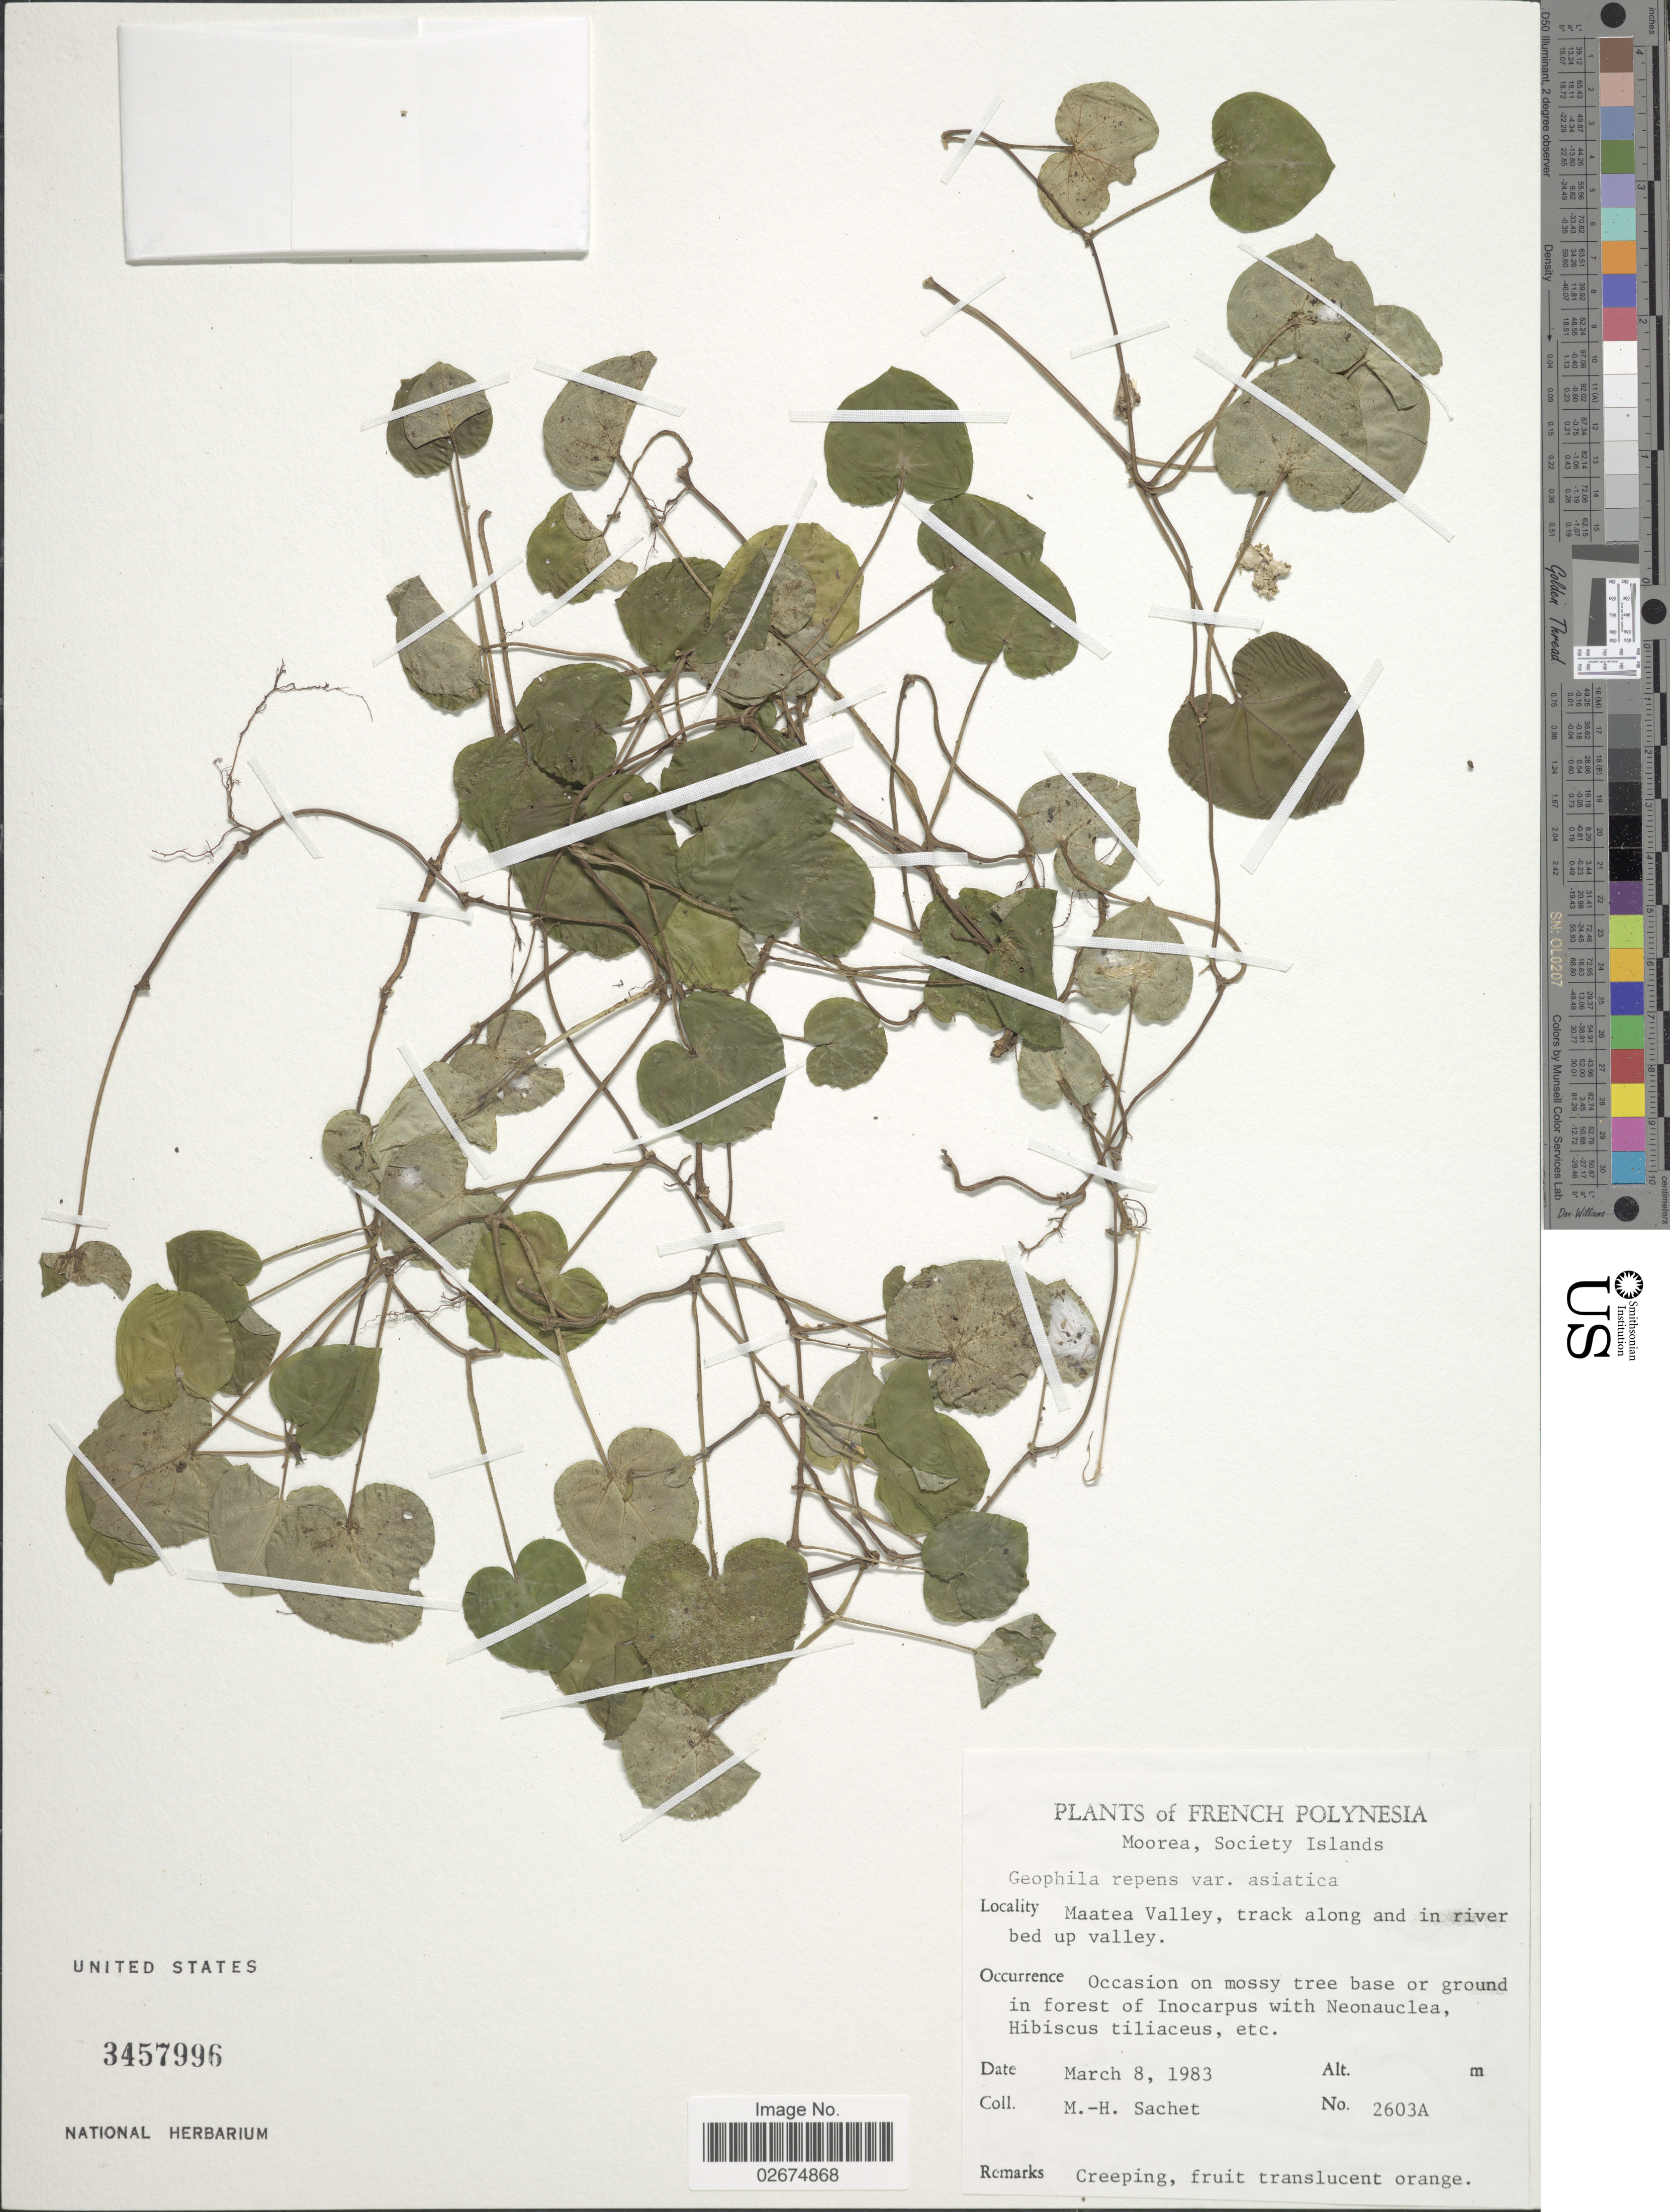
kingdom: Plantae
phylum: Tracheophyta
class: Magnoliopsida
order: Gentianales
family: Rubiaceae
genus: Geophila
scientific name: Geophila repens var. asiatica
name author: (Cham. & Schltdl.) Fosberg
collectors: M.-H. Sachet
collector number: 2603A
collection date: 1983-03-08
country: French Polynesia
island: Moorea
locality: Moorea, Society Islands. Maatea Valley, track along and in river bed up valley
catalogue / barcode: US 3457996